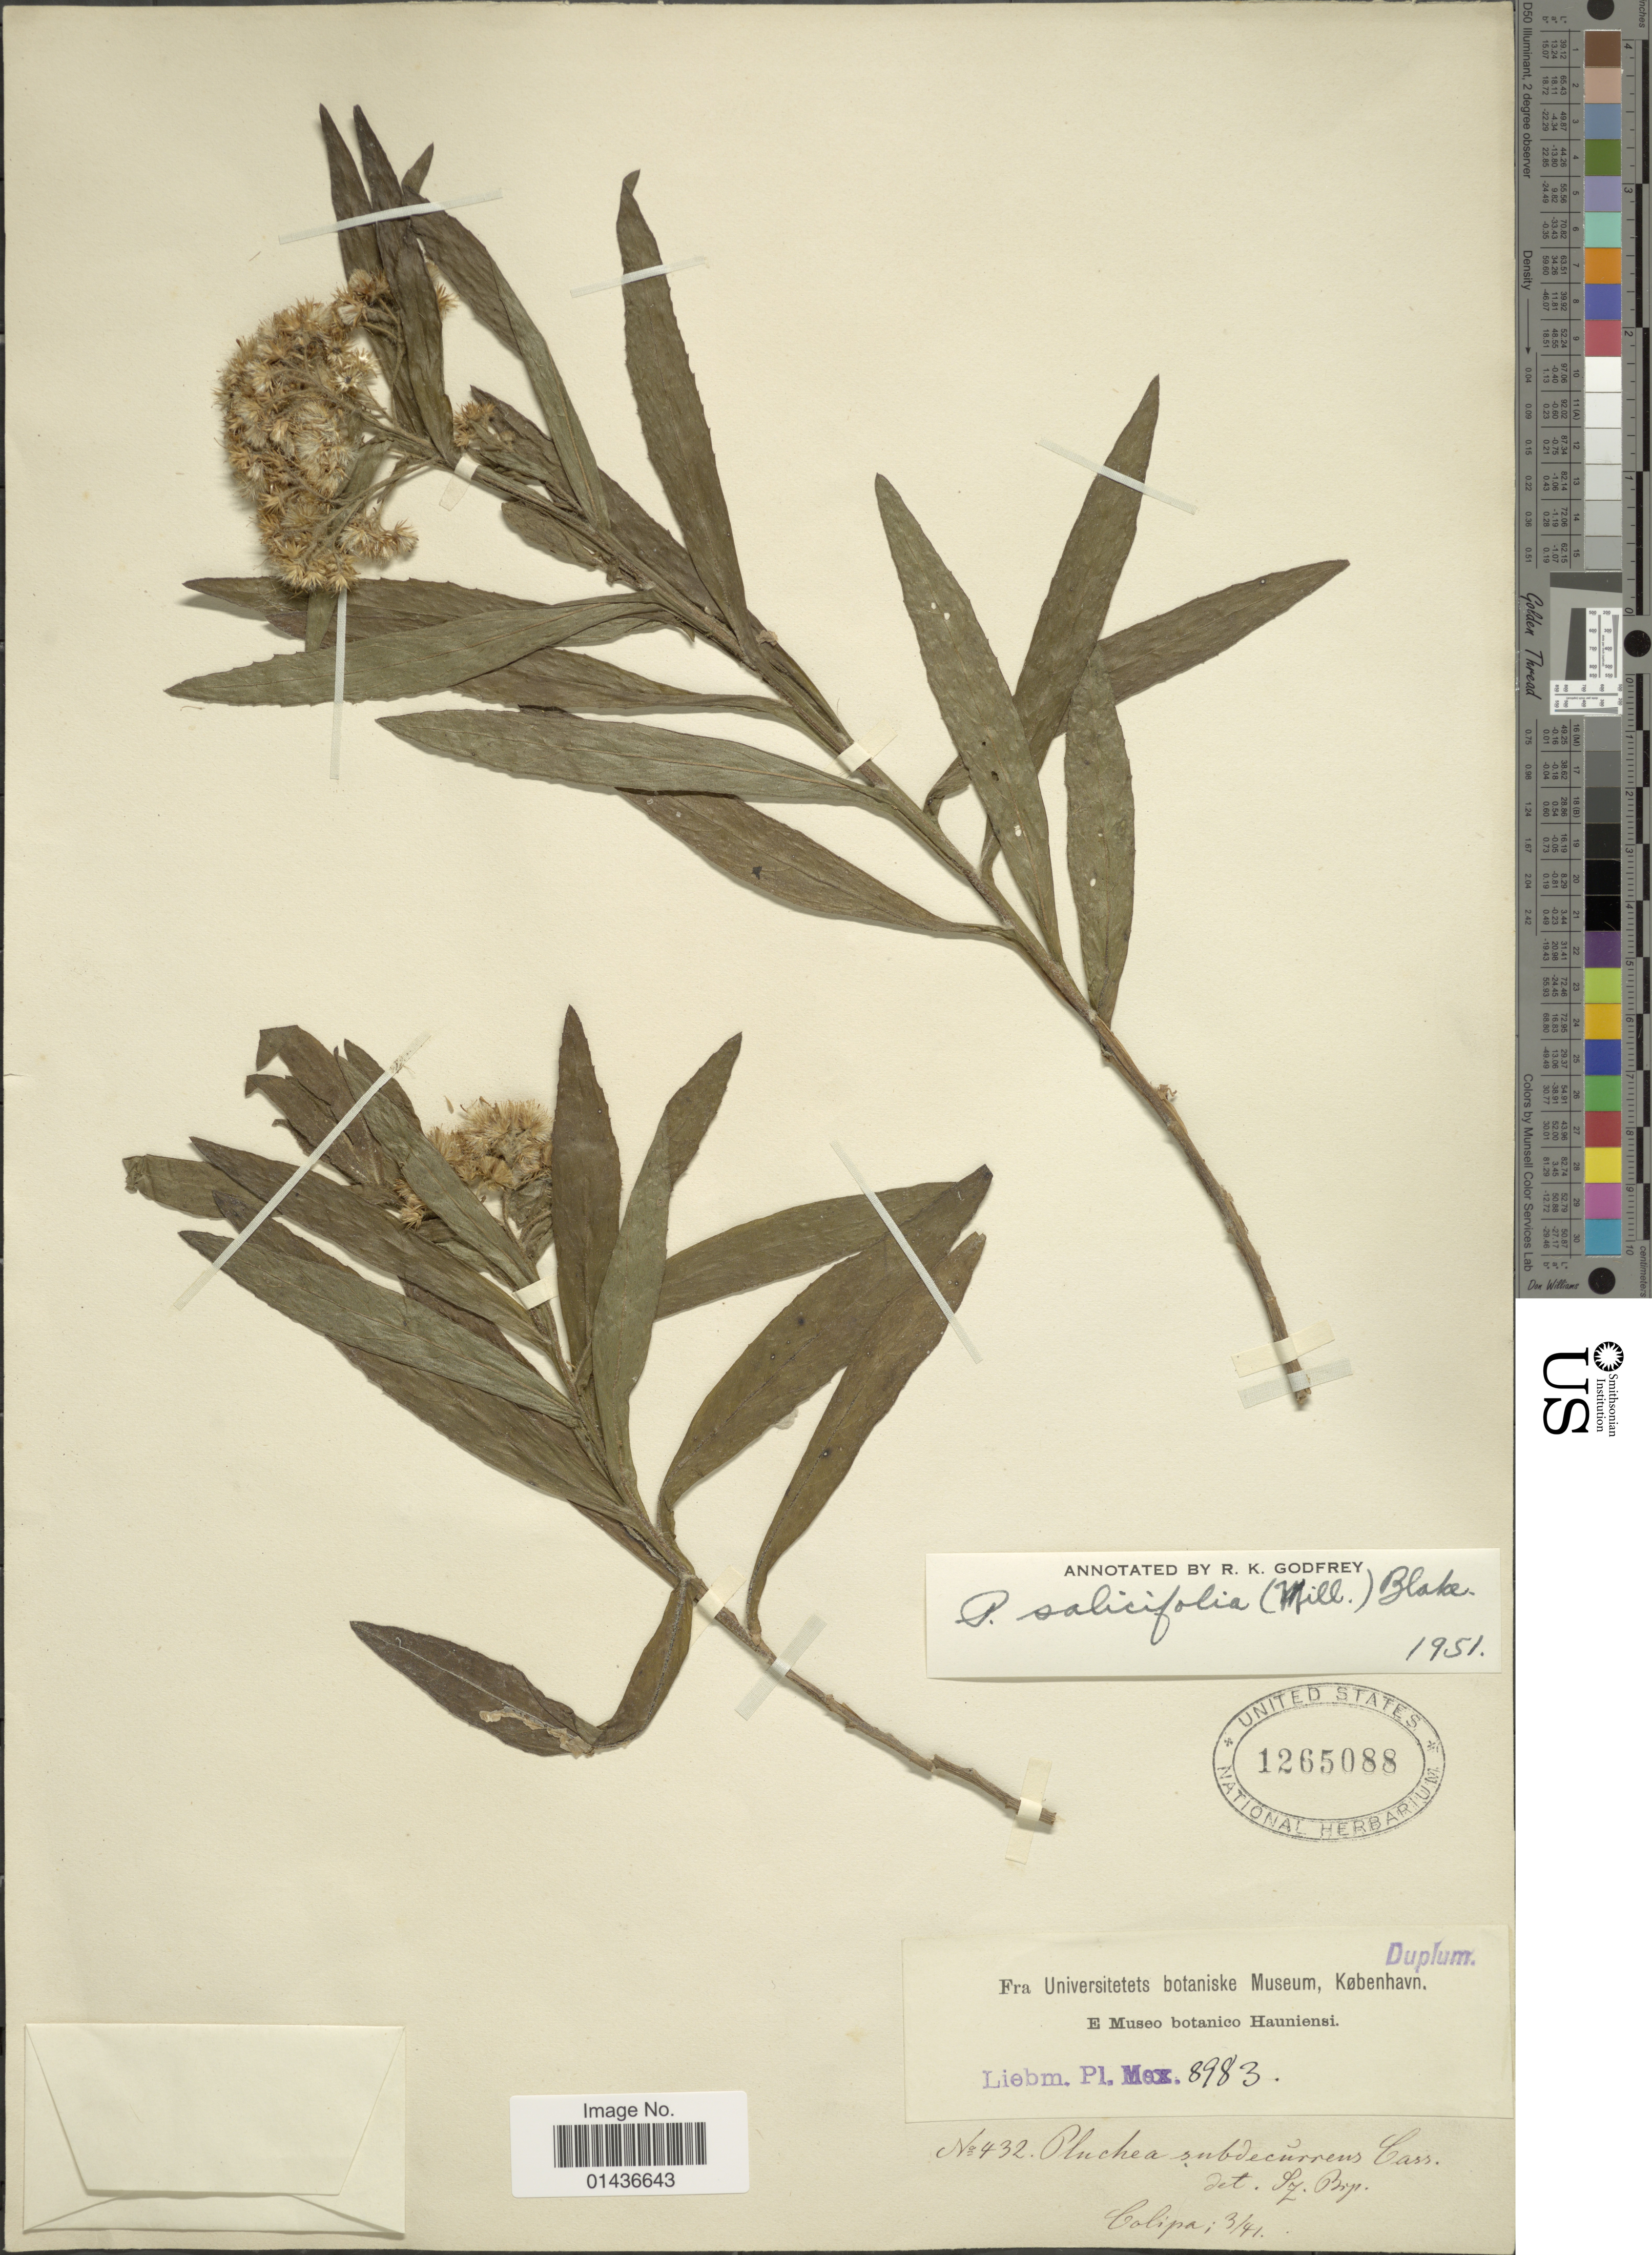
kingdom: Plantae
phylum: Tracheophyta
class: Magnoliopsida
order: Asterales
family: Asteraceae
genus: Pluchea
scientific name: Pluchea salicifolia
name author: (Mill.) S.F. Blake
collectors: Liebmann, --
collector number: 8983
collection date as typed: Transcribed d/m/y: /3/41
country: Mexico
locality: Mex., Colipa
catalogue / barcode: US 1265088